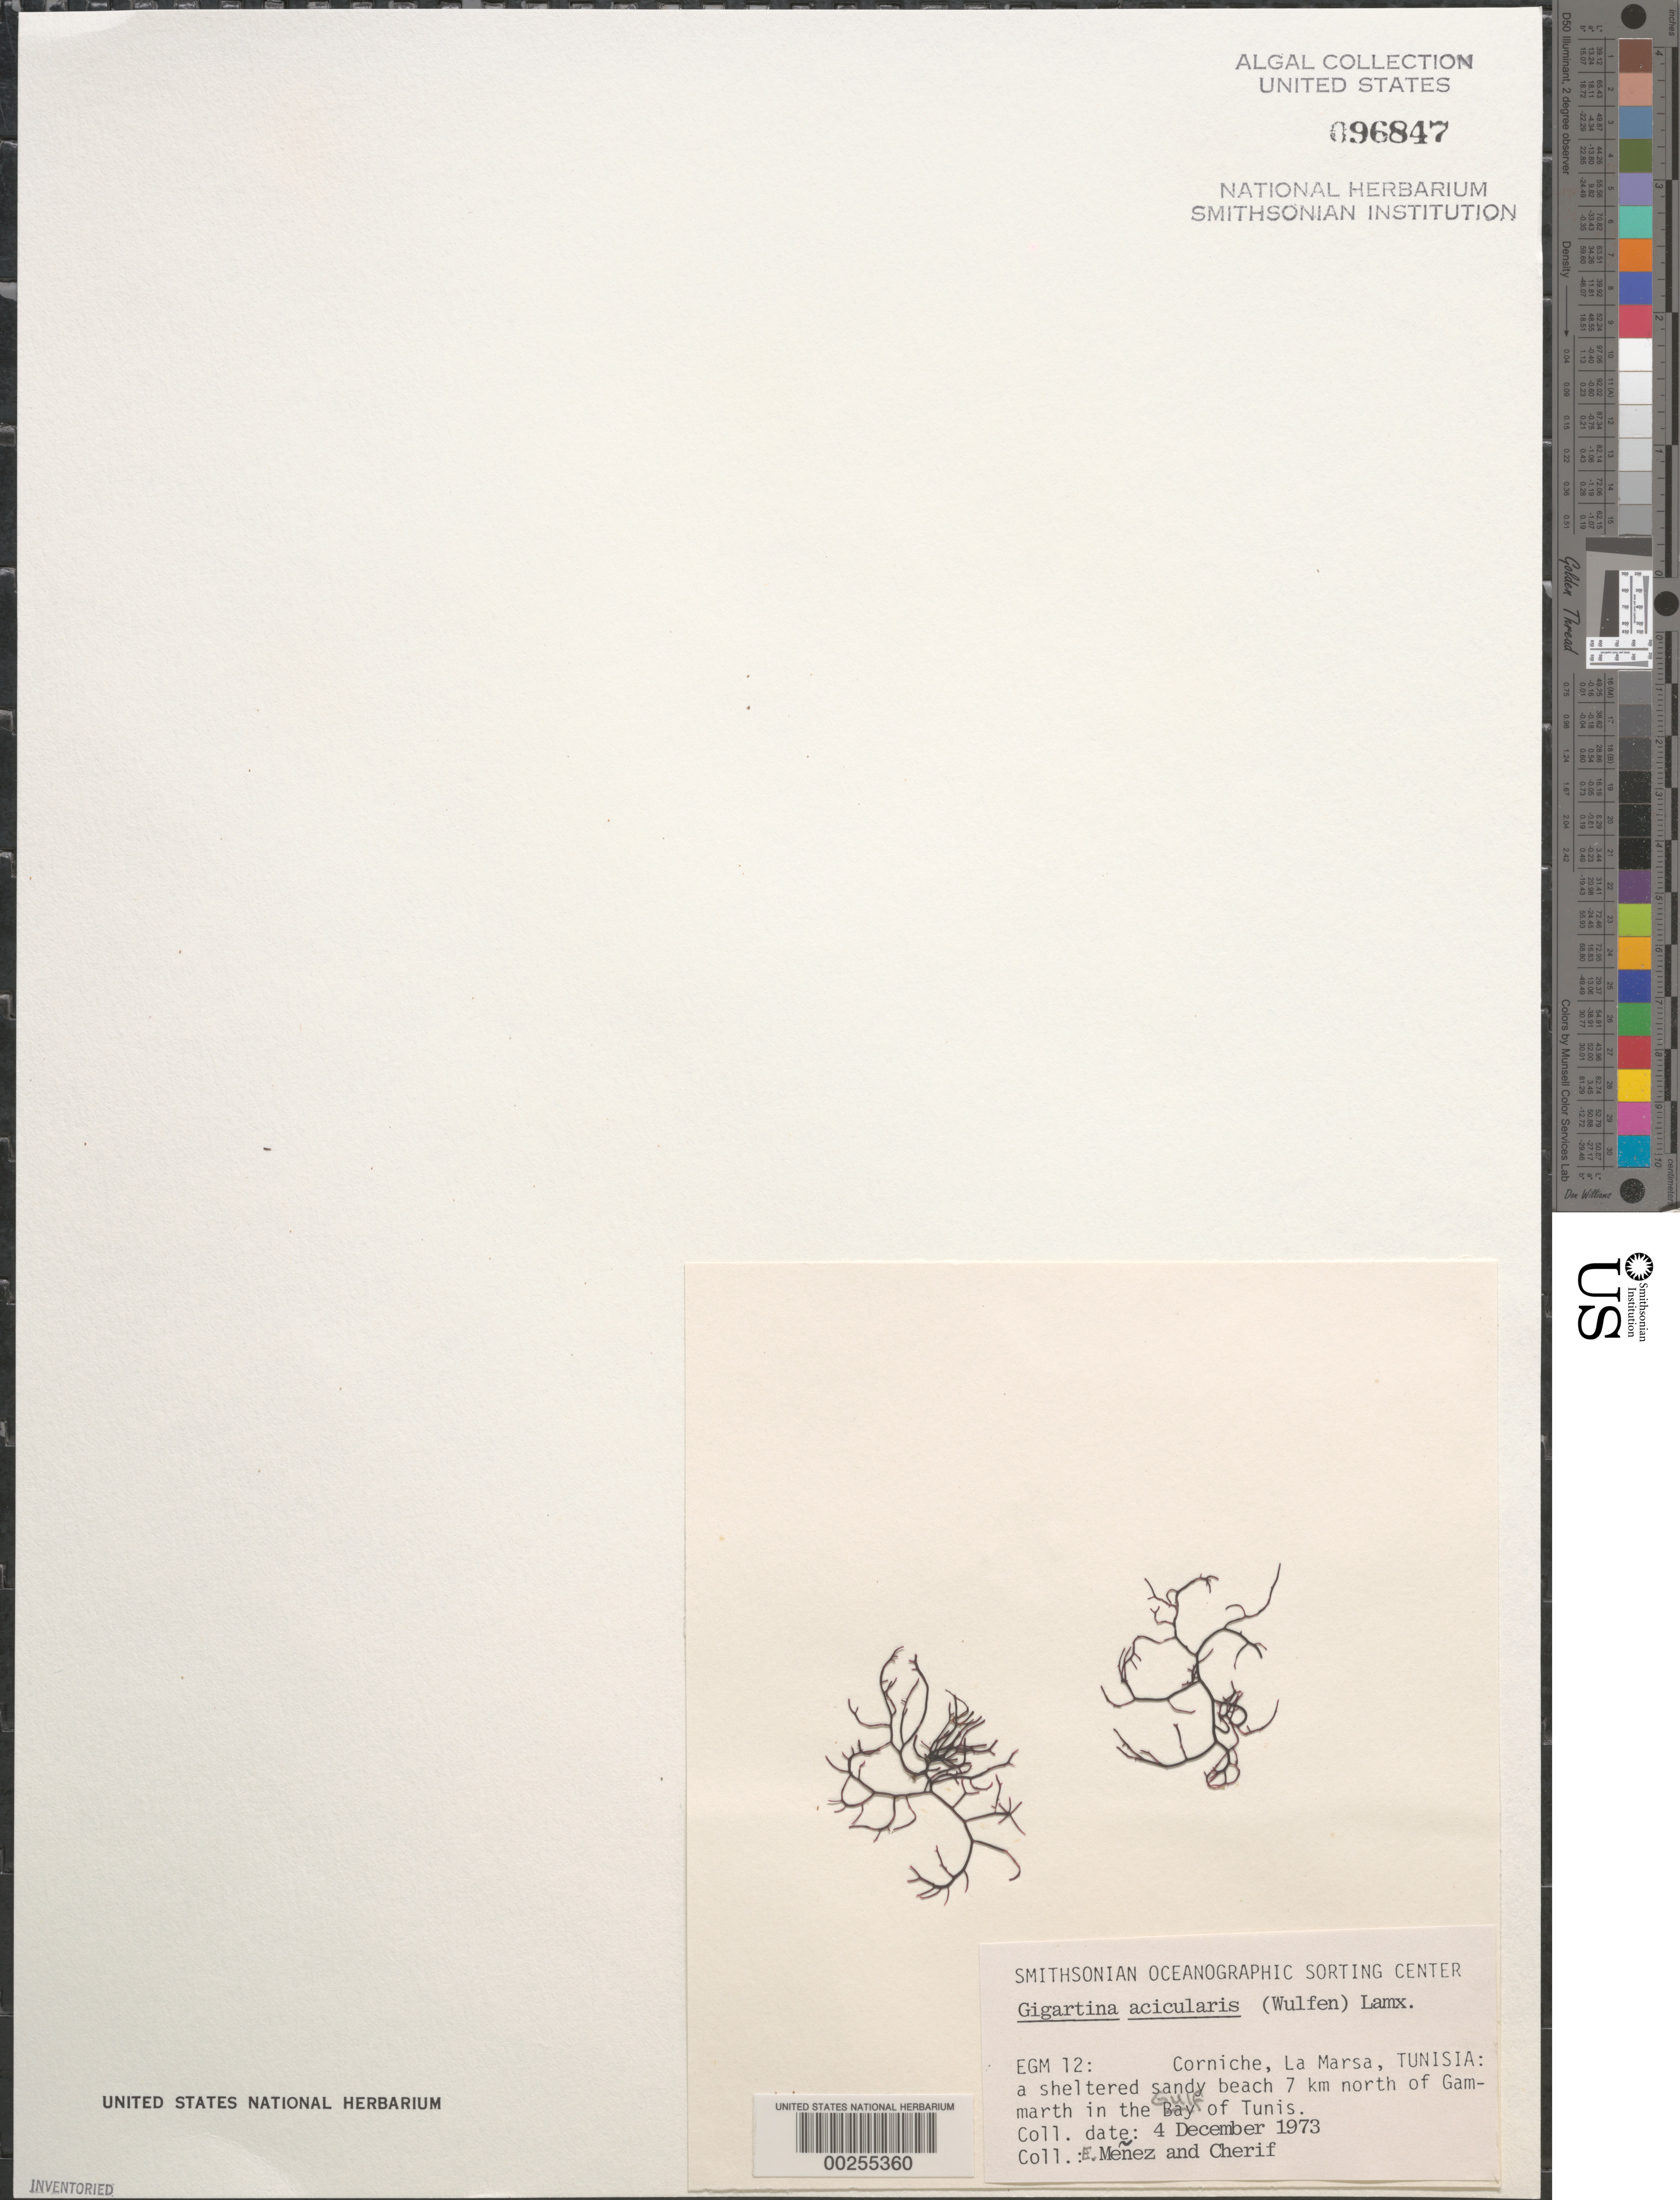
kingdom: Plantae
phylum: Rhodophyta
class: Florideophyceae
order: Gigartinales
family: Gigartinaceae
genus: Chondracanthus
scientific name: Chondracanthus acicularis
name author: (Roth) Fredericq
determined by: Algae name updating Project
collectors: Meñez & -. Cherif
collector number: EGM 12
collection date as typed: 04 Dec 1973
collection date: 1973-12-04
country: Tunisia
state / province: Tunis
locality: Corniche, la marsa, seven km north of gammarth, gulf of tunis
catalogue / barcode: US 96847